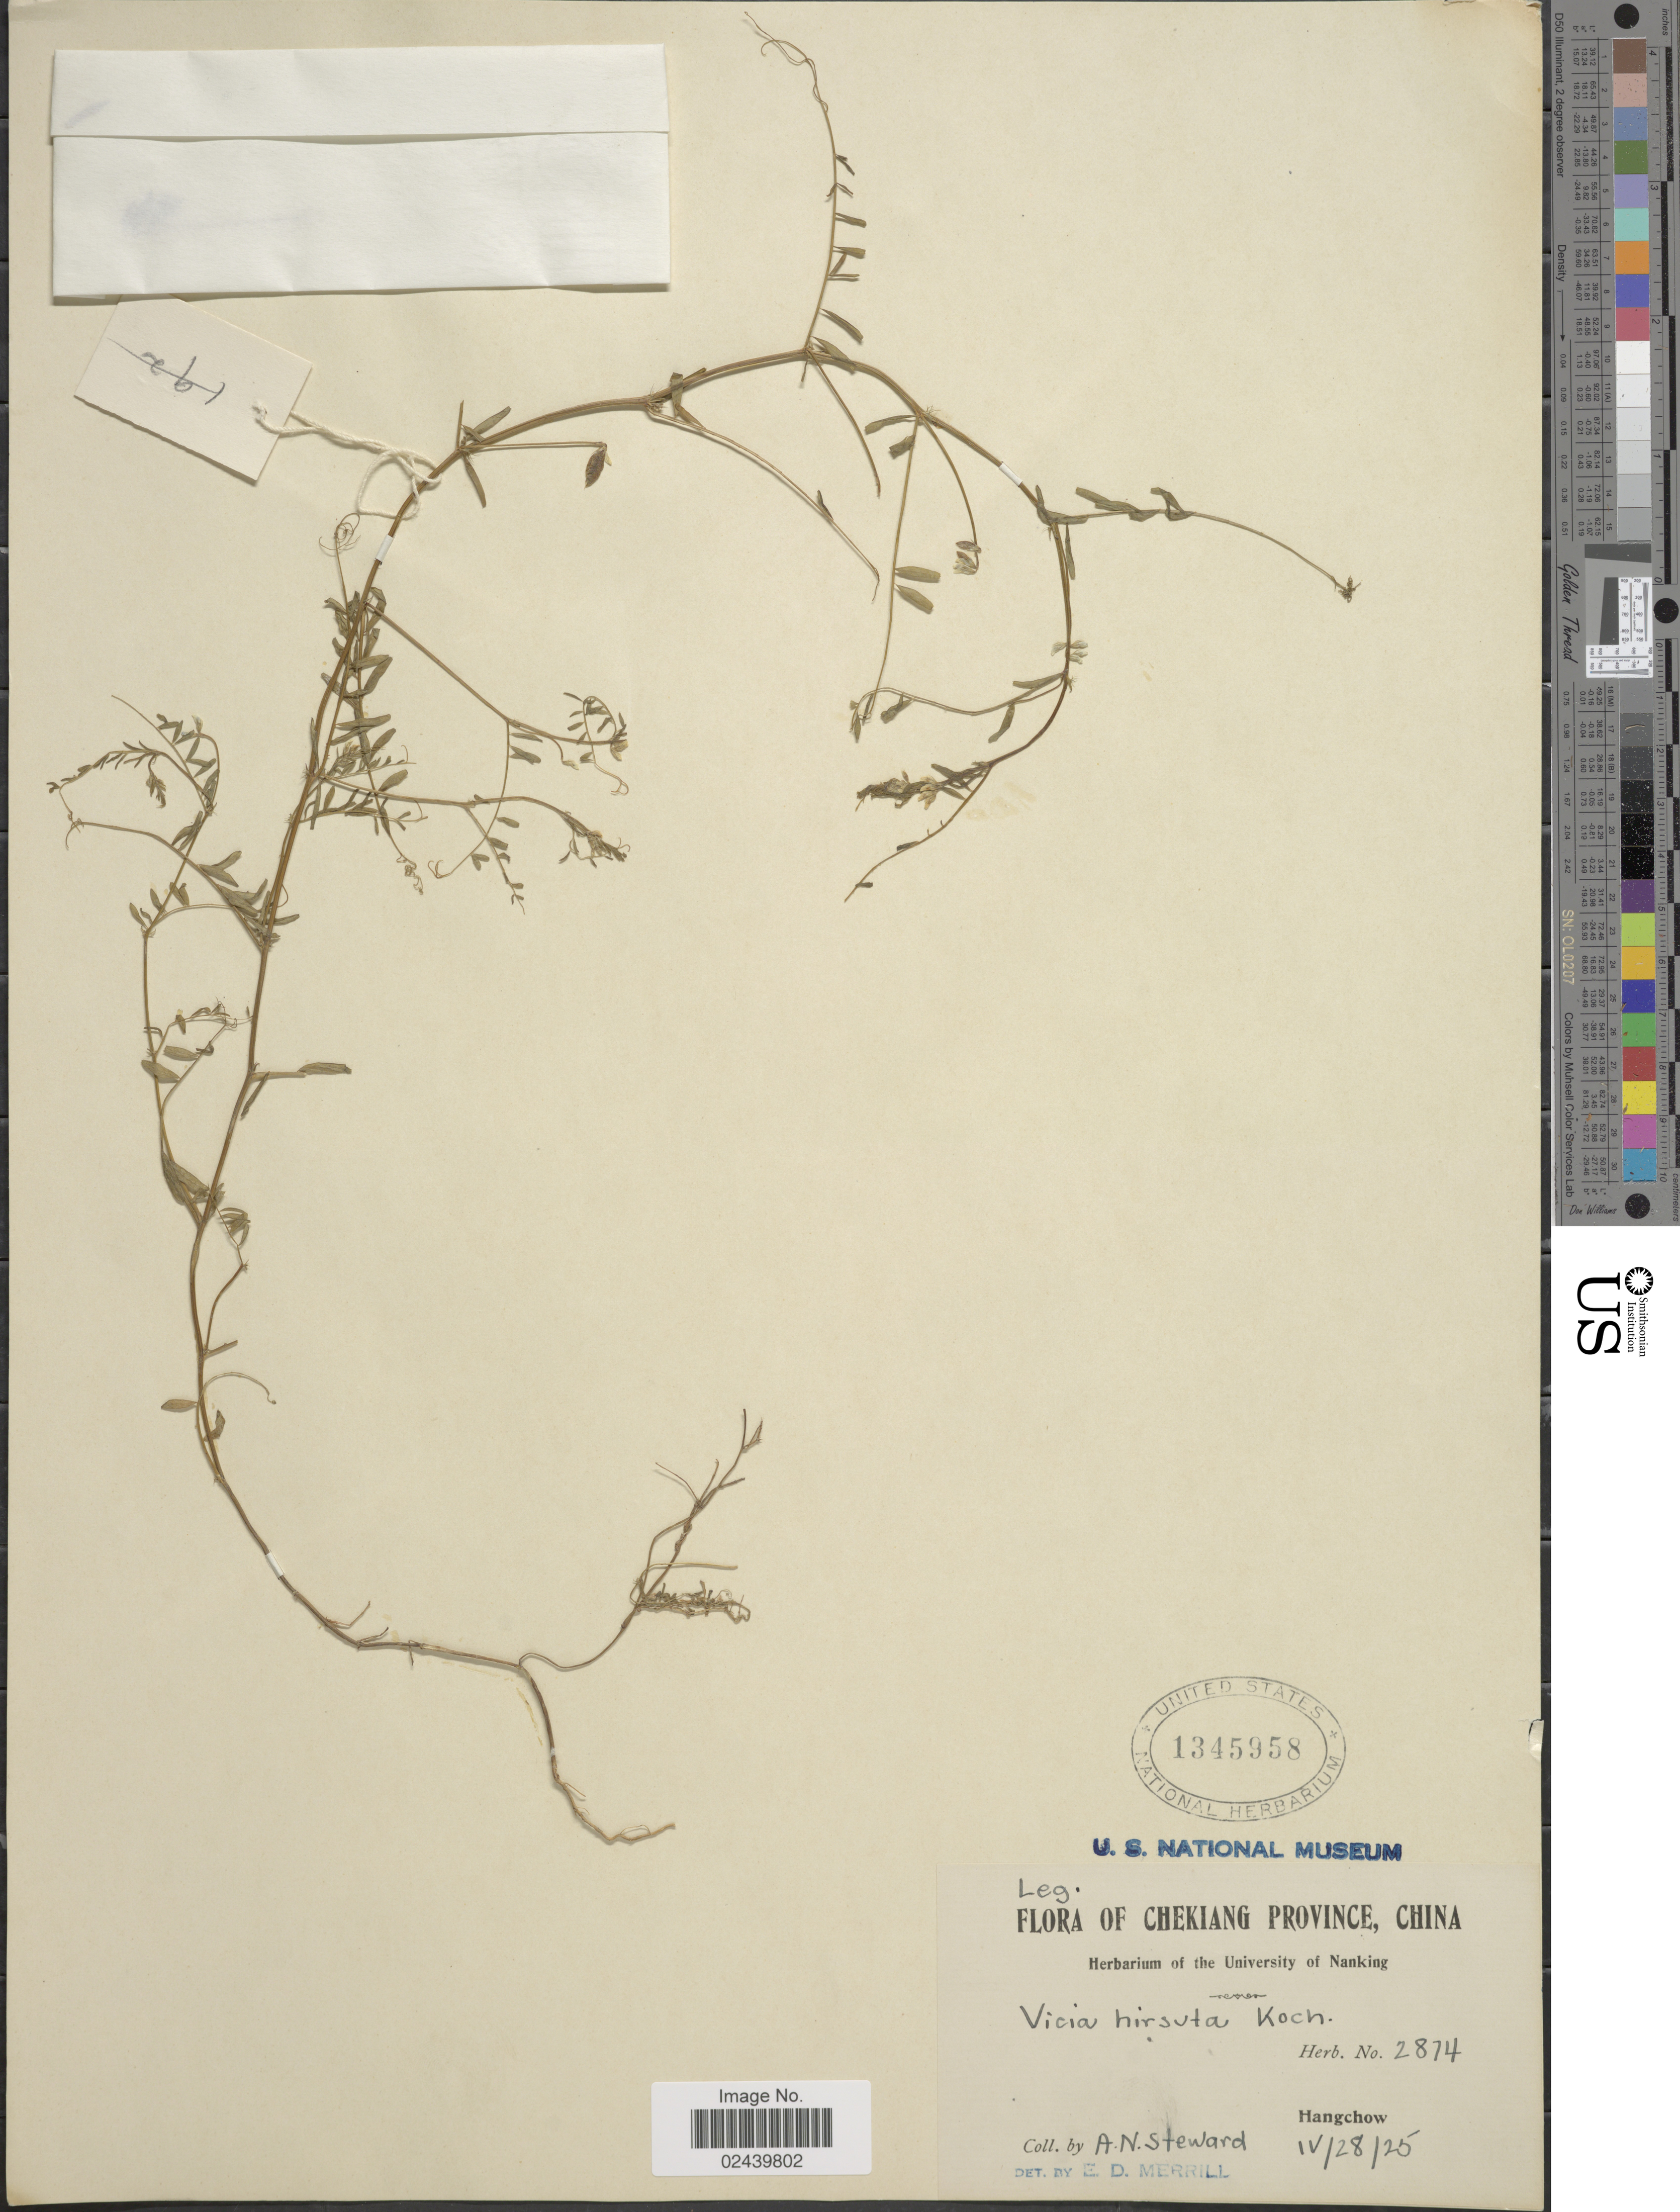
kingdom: Plantae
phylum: Tracheophyta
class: Magnoliopsida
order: Fabales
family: Fabaceae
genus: Vicia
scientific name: Vicia hirsuta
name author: (L.) A. Gray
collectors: A. N. Steward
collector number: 2874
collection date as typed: Transcribed d/m/y: 28/4/25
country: China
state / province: Zhejiang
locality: Chekiang Province. Hangchow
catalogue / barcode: US 1345958